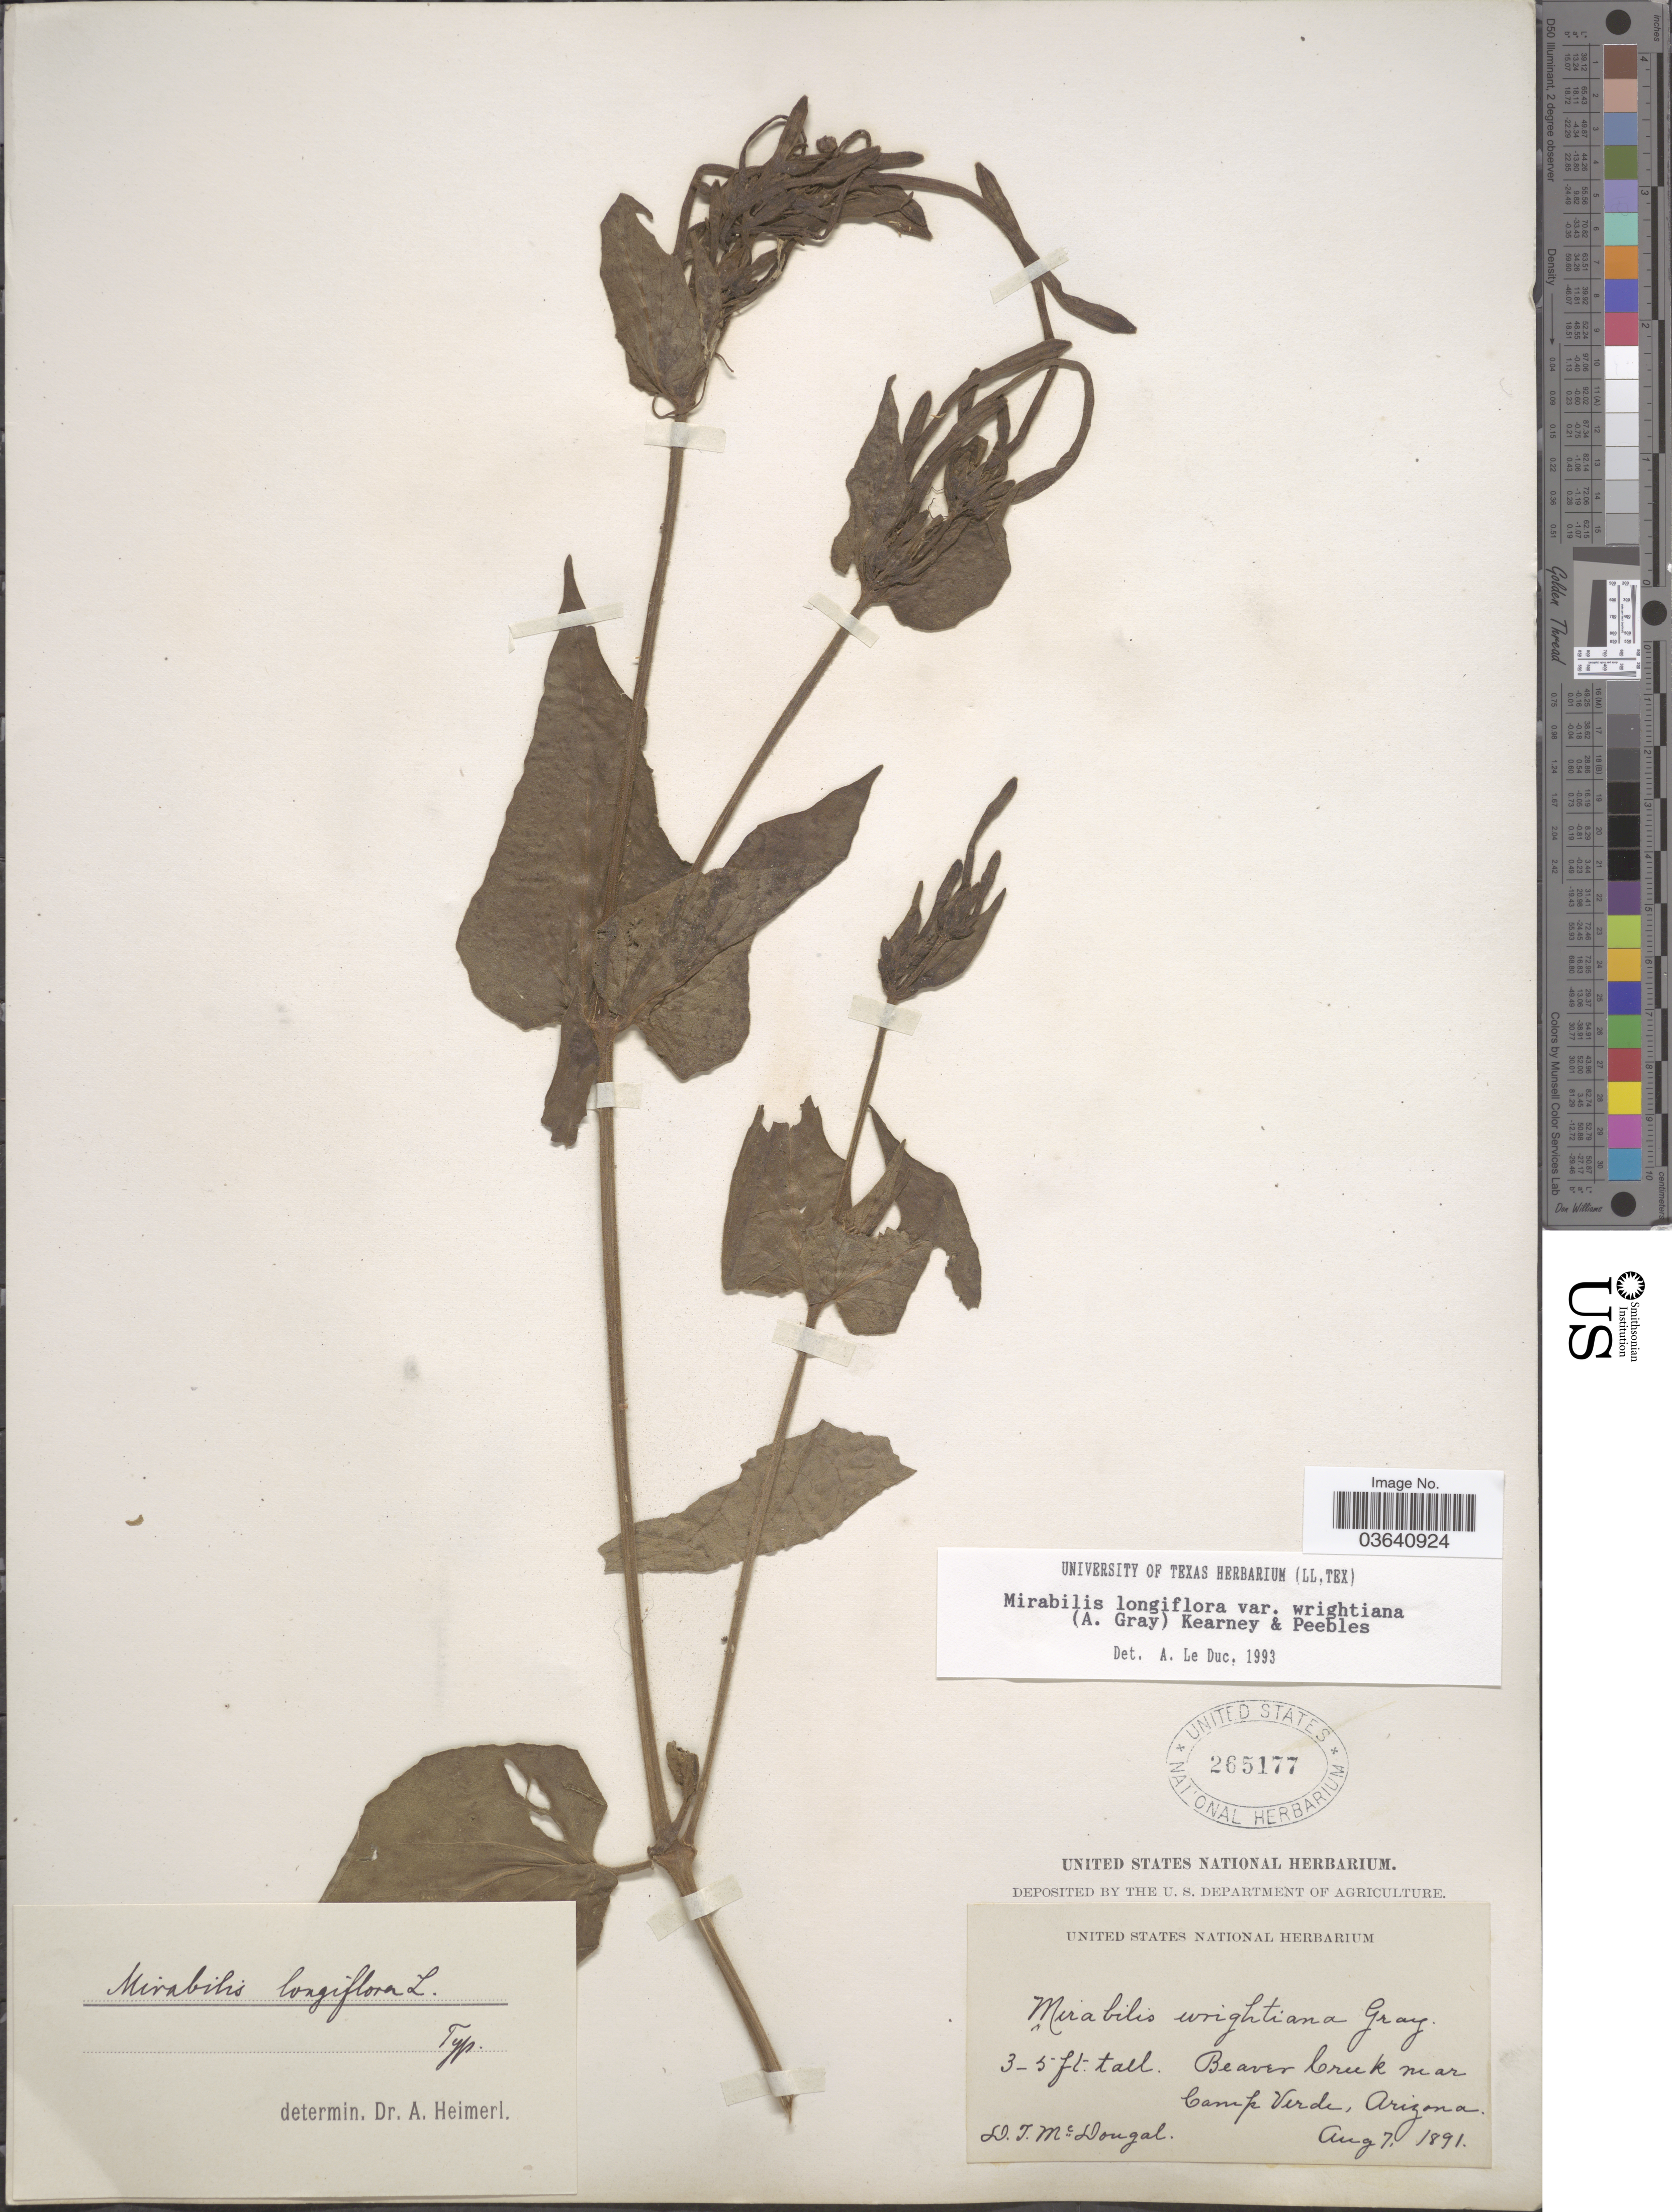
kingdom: Plantae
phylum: Tracheophyta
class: Magnoliopsida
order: Caryophyllales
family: Nyctaginaceae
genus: Mirabilis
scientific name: Mirabilis longiflora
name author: L.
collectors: D. McDougal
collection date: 1891-08-07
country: United States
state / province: Arizona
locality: Beaver Creek near Camp Verde.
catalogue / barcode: US 265177